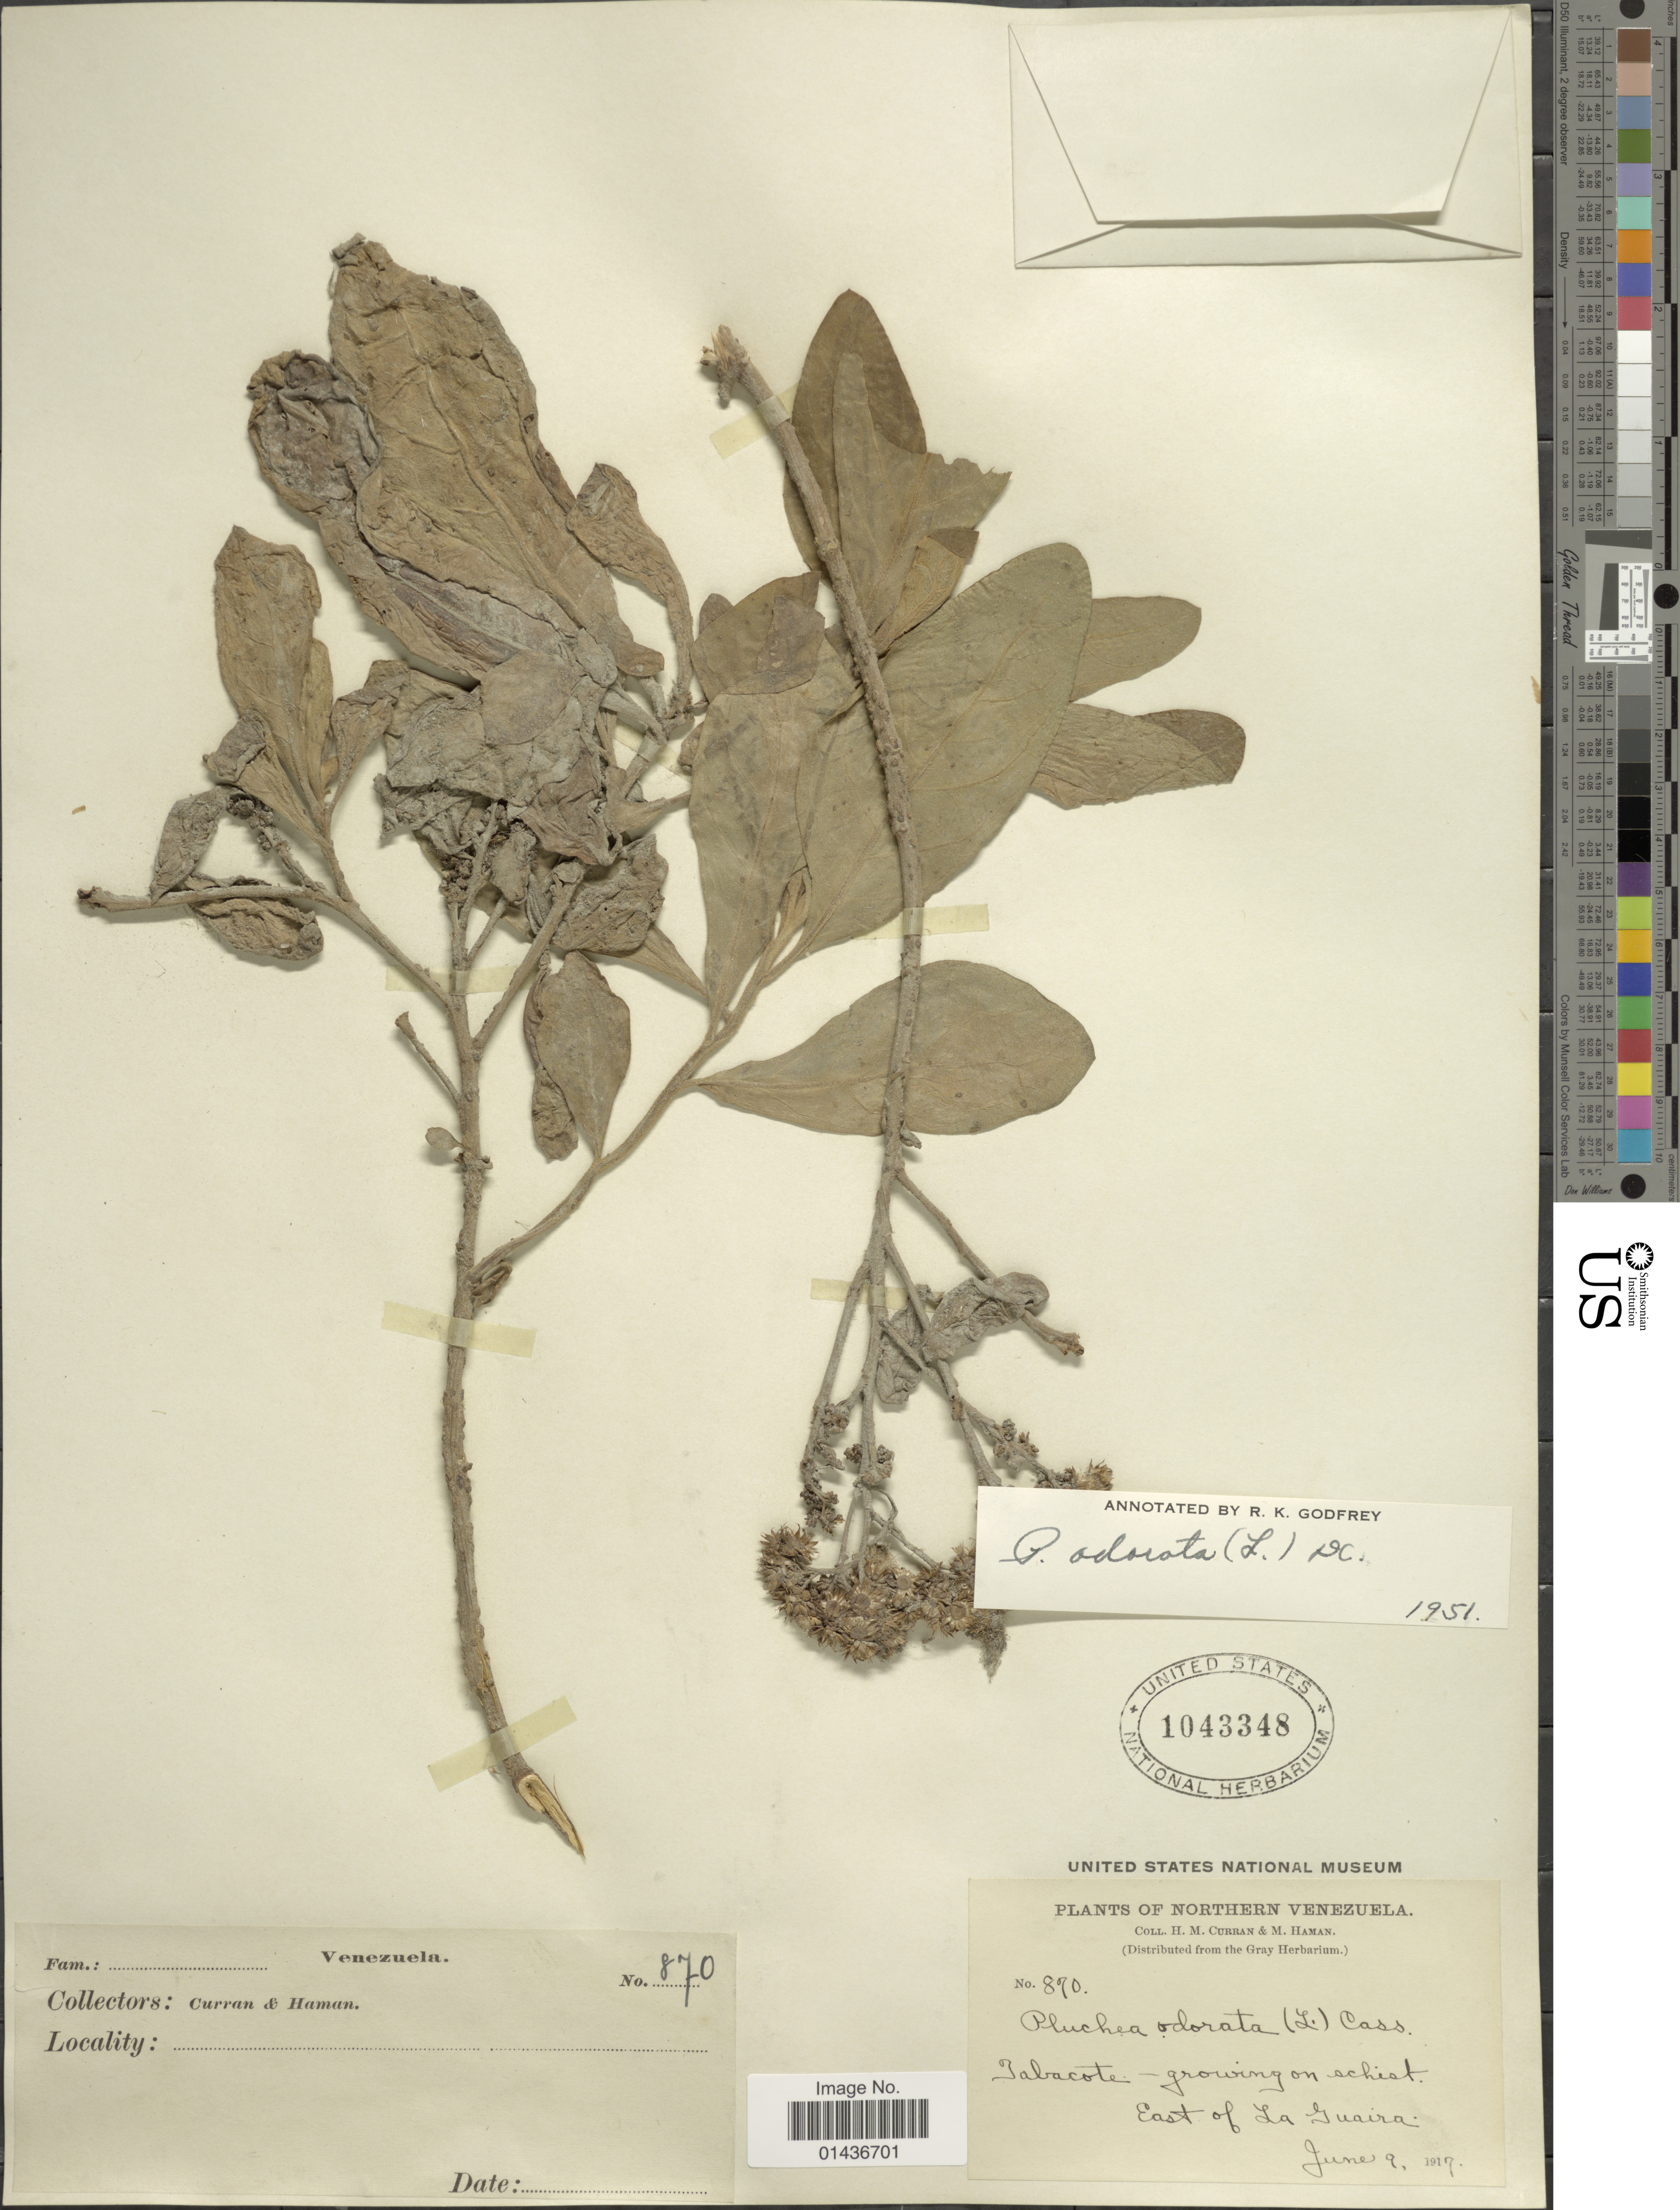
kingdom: Plantae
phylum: Tracheophyta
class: Magnoliopsida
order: Asterales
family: Asteraceae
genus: Pluchea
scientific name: Pluchea carolinensis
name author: (Jacq.) D. Don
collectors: H. M. Curran & M. Haman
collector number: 870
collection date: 1917-06-09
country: Venezuela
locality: Northern Venezuela, Tabacote, East of la Guaira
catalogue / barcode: US 1043348